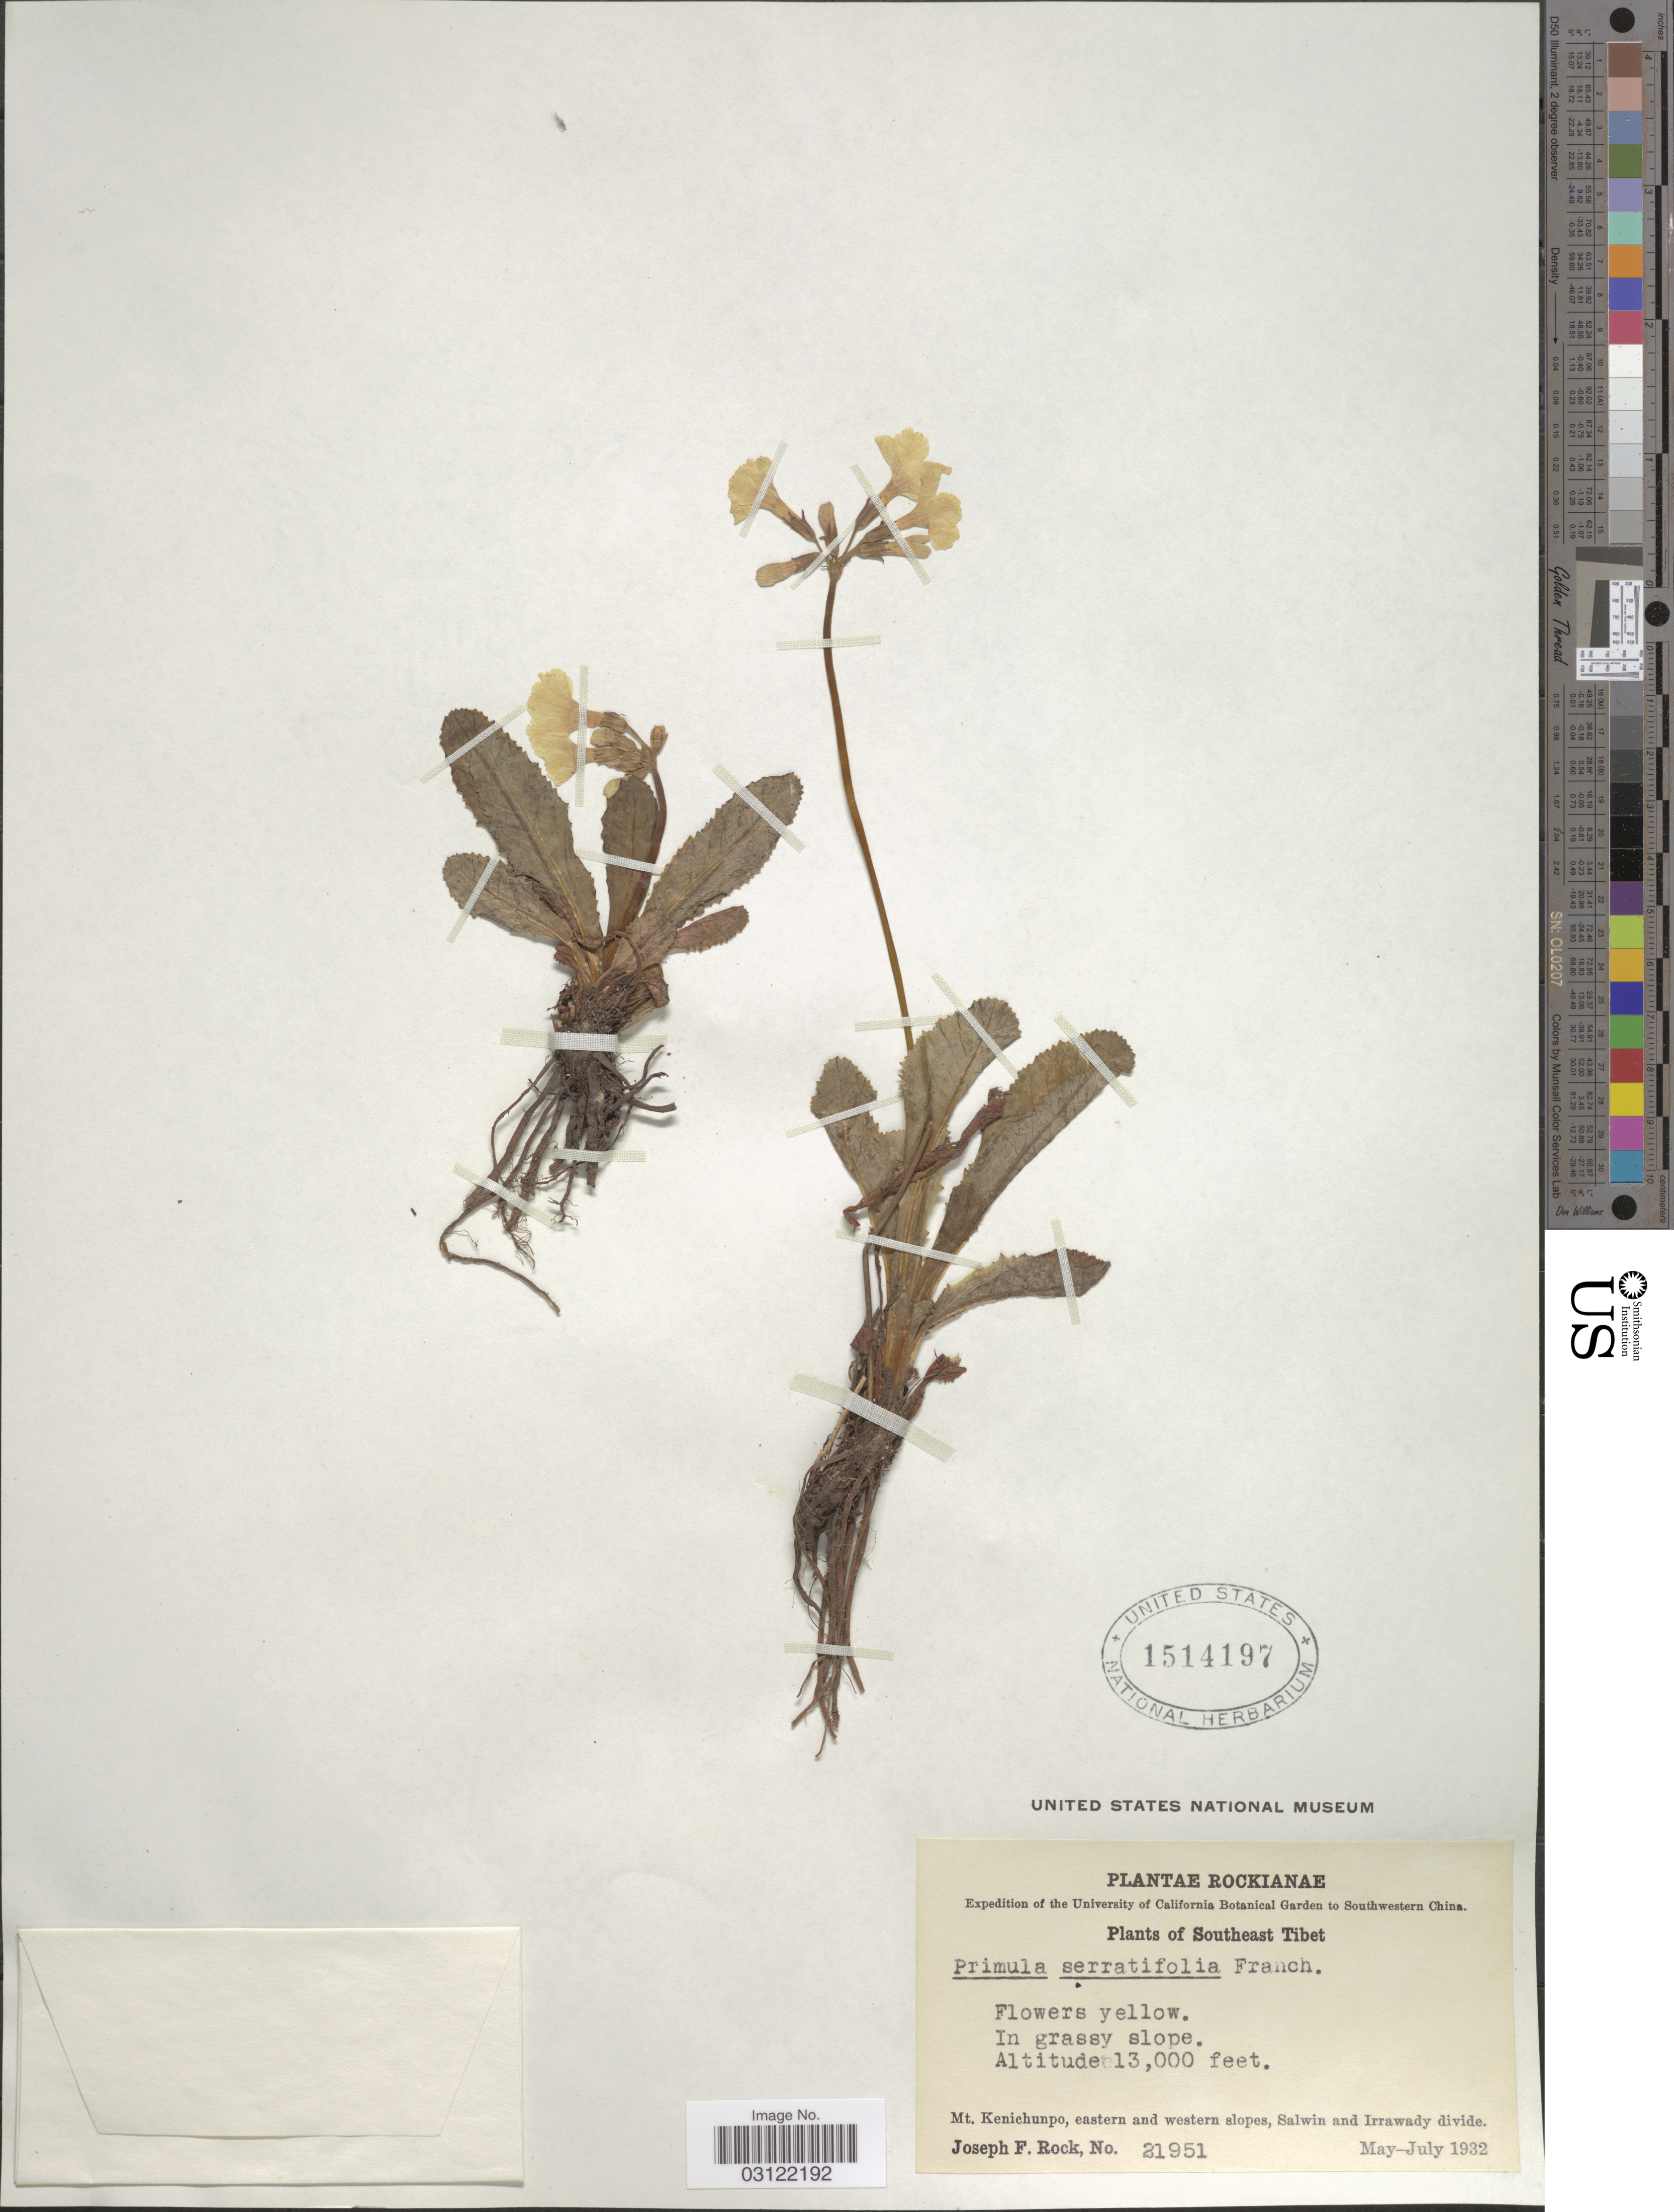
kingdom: Plantae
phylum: Tracheophyta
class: Magnoliopsida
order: Ericales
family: Primulaceae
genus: Primula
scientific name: Primula serratifolia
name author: Franch.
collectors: J. F. Rock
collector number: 21951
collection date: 1932-05/1932-06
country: China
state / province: Yunnan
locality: Southwestern China. Southeast Tibet. Mt. Kenichunpo, eastern and western slopes, Salwin and Irrawady divide.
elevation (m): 3962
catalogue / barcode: US 1514197